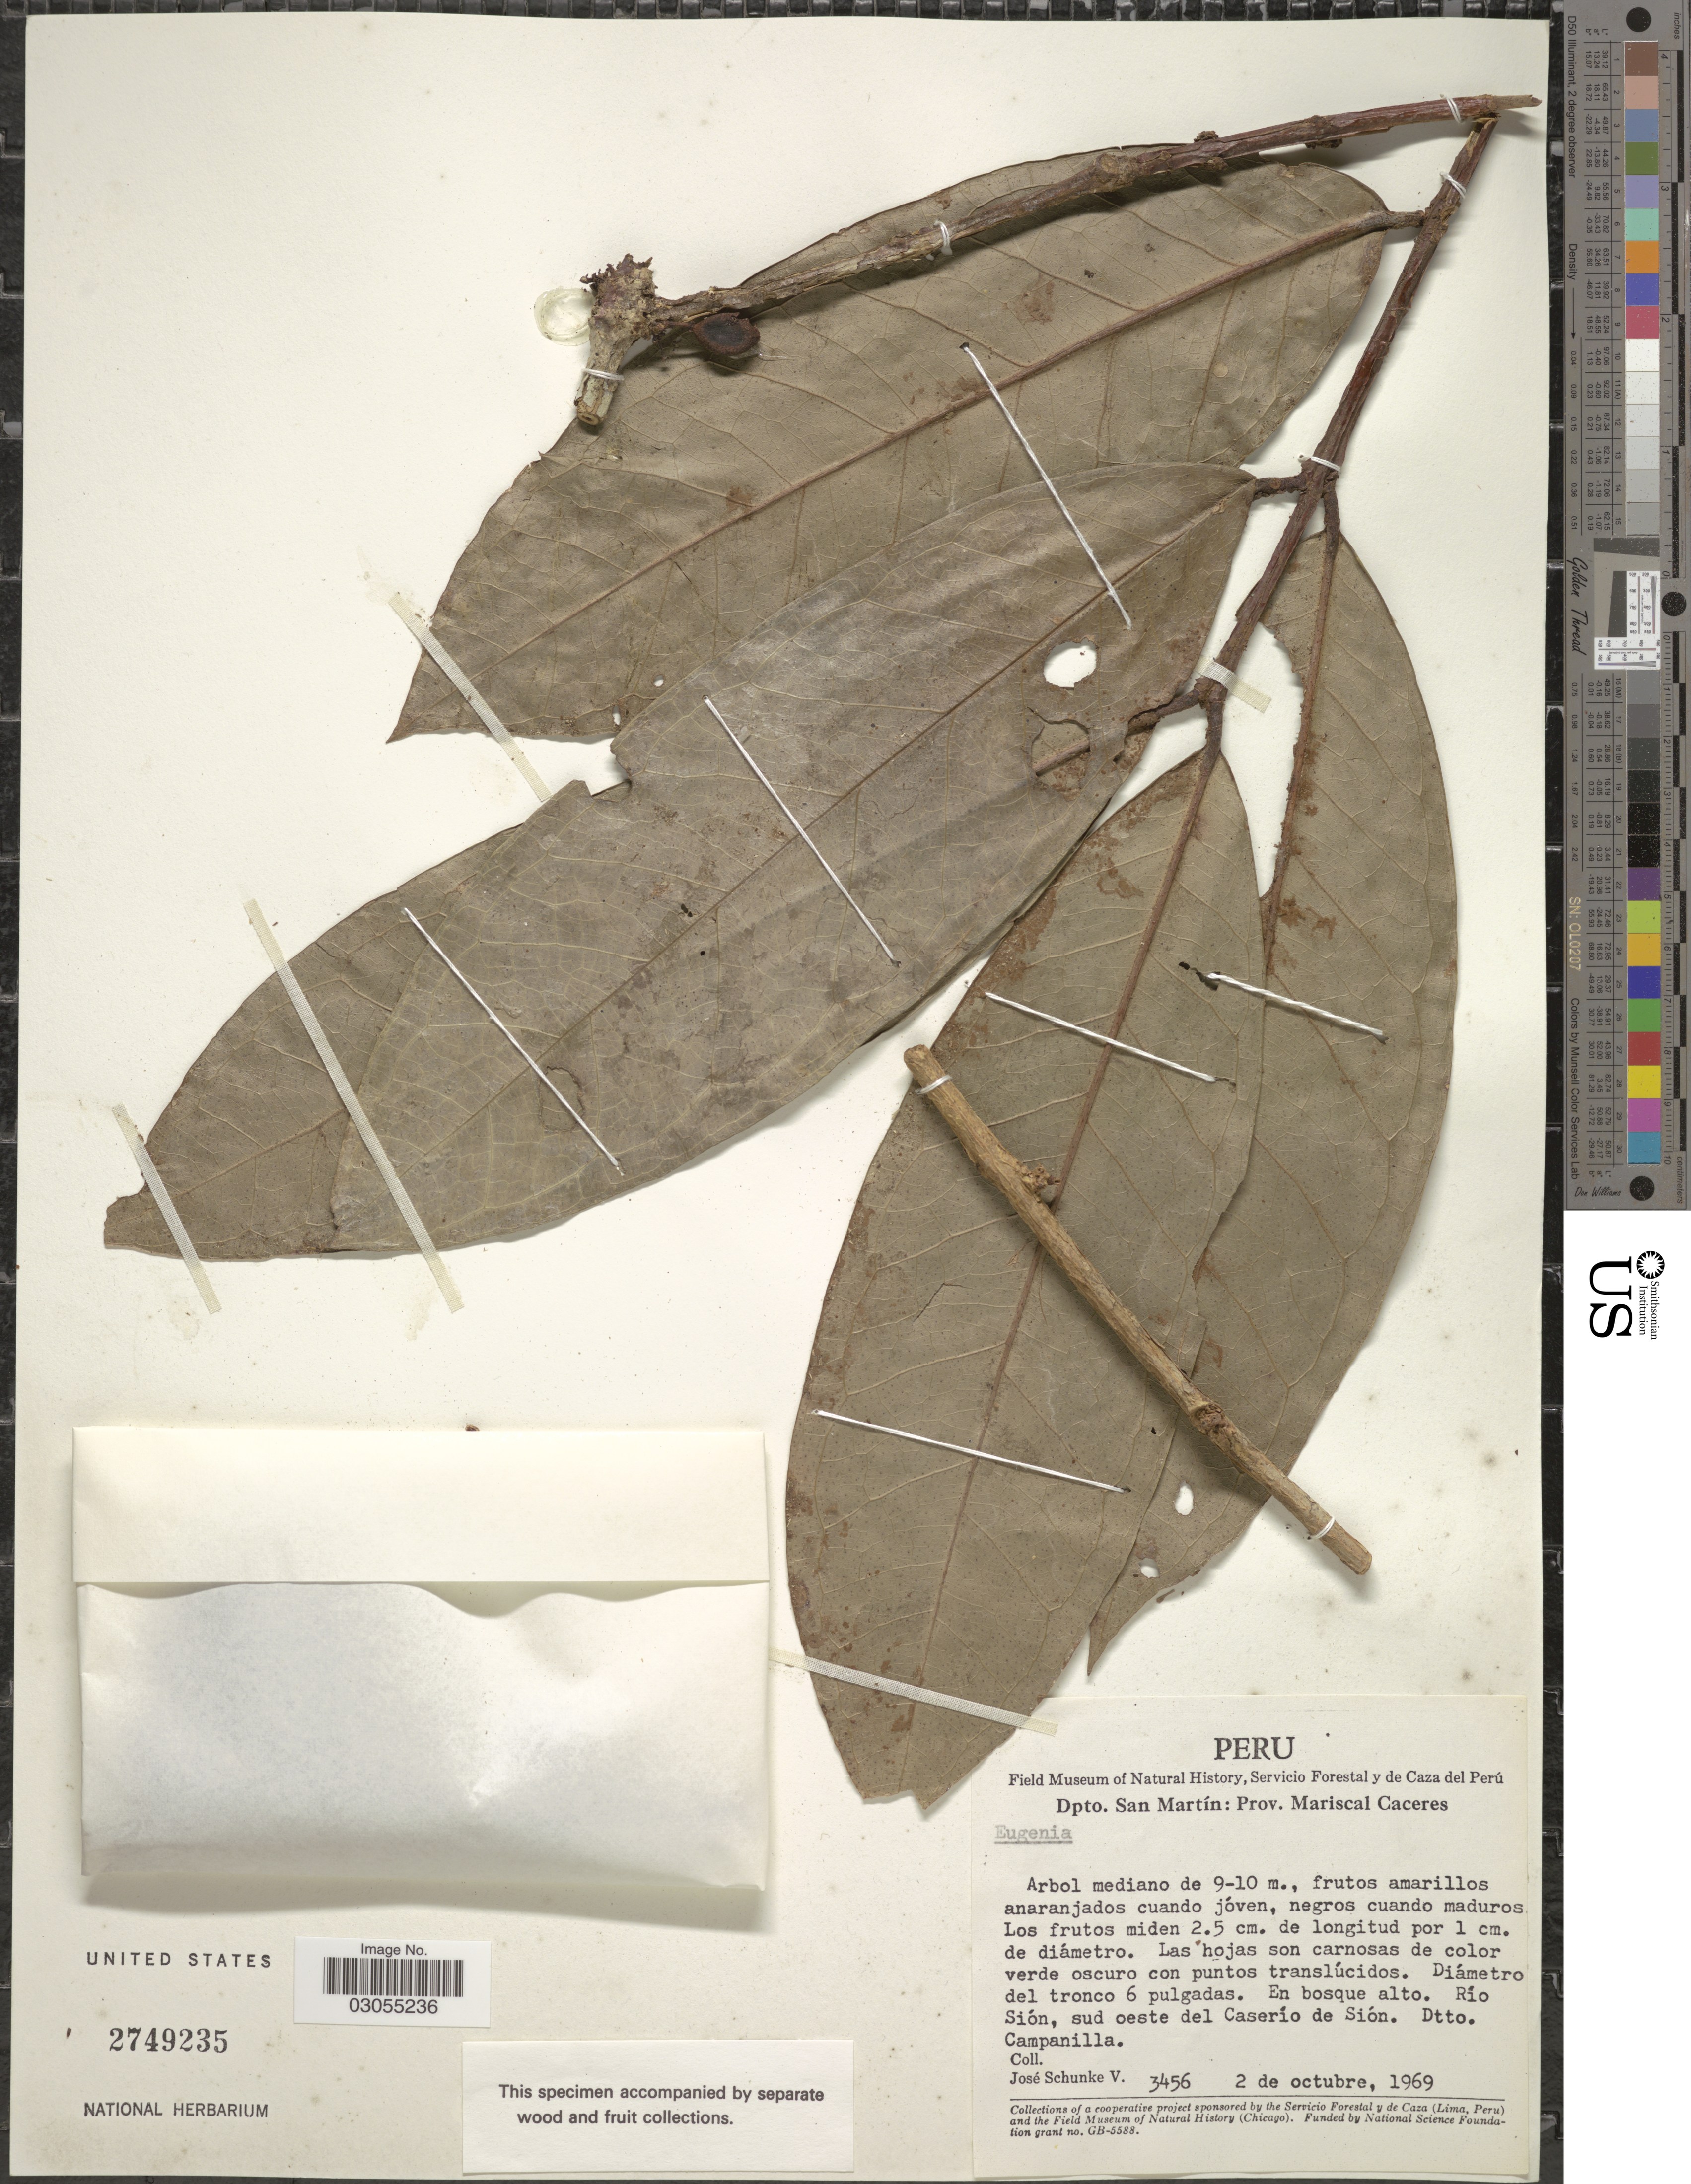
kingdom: Plantae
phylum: Tracheophyta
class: Magnoliopsida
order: Myrtales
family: Myrtaceae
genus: Eugenia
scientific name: Eugenia sp.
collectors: J. Schunke Vigo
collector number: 3456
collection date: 1969-10-02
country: Peru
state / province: San Martín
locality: Dpto. San Martín: Prov. Mariscal Caceres. Río Sión, sud oeste del Caserío de Sión. Dtto. Campanilla.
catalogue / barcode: US 2749235